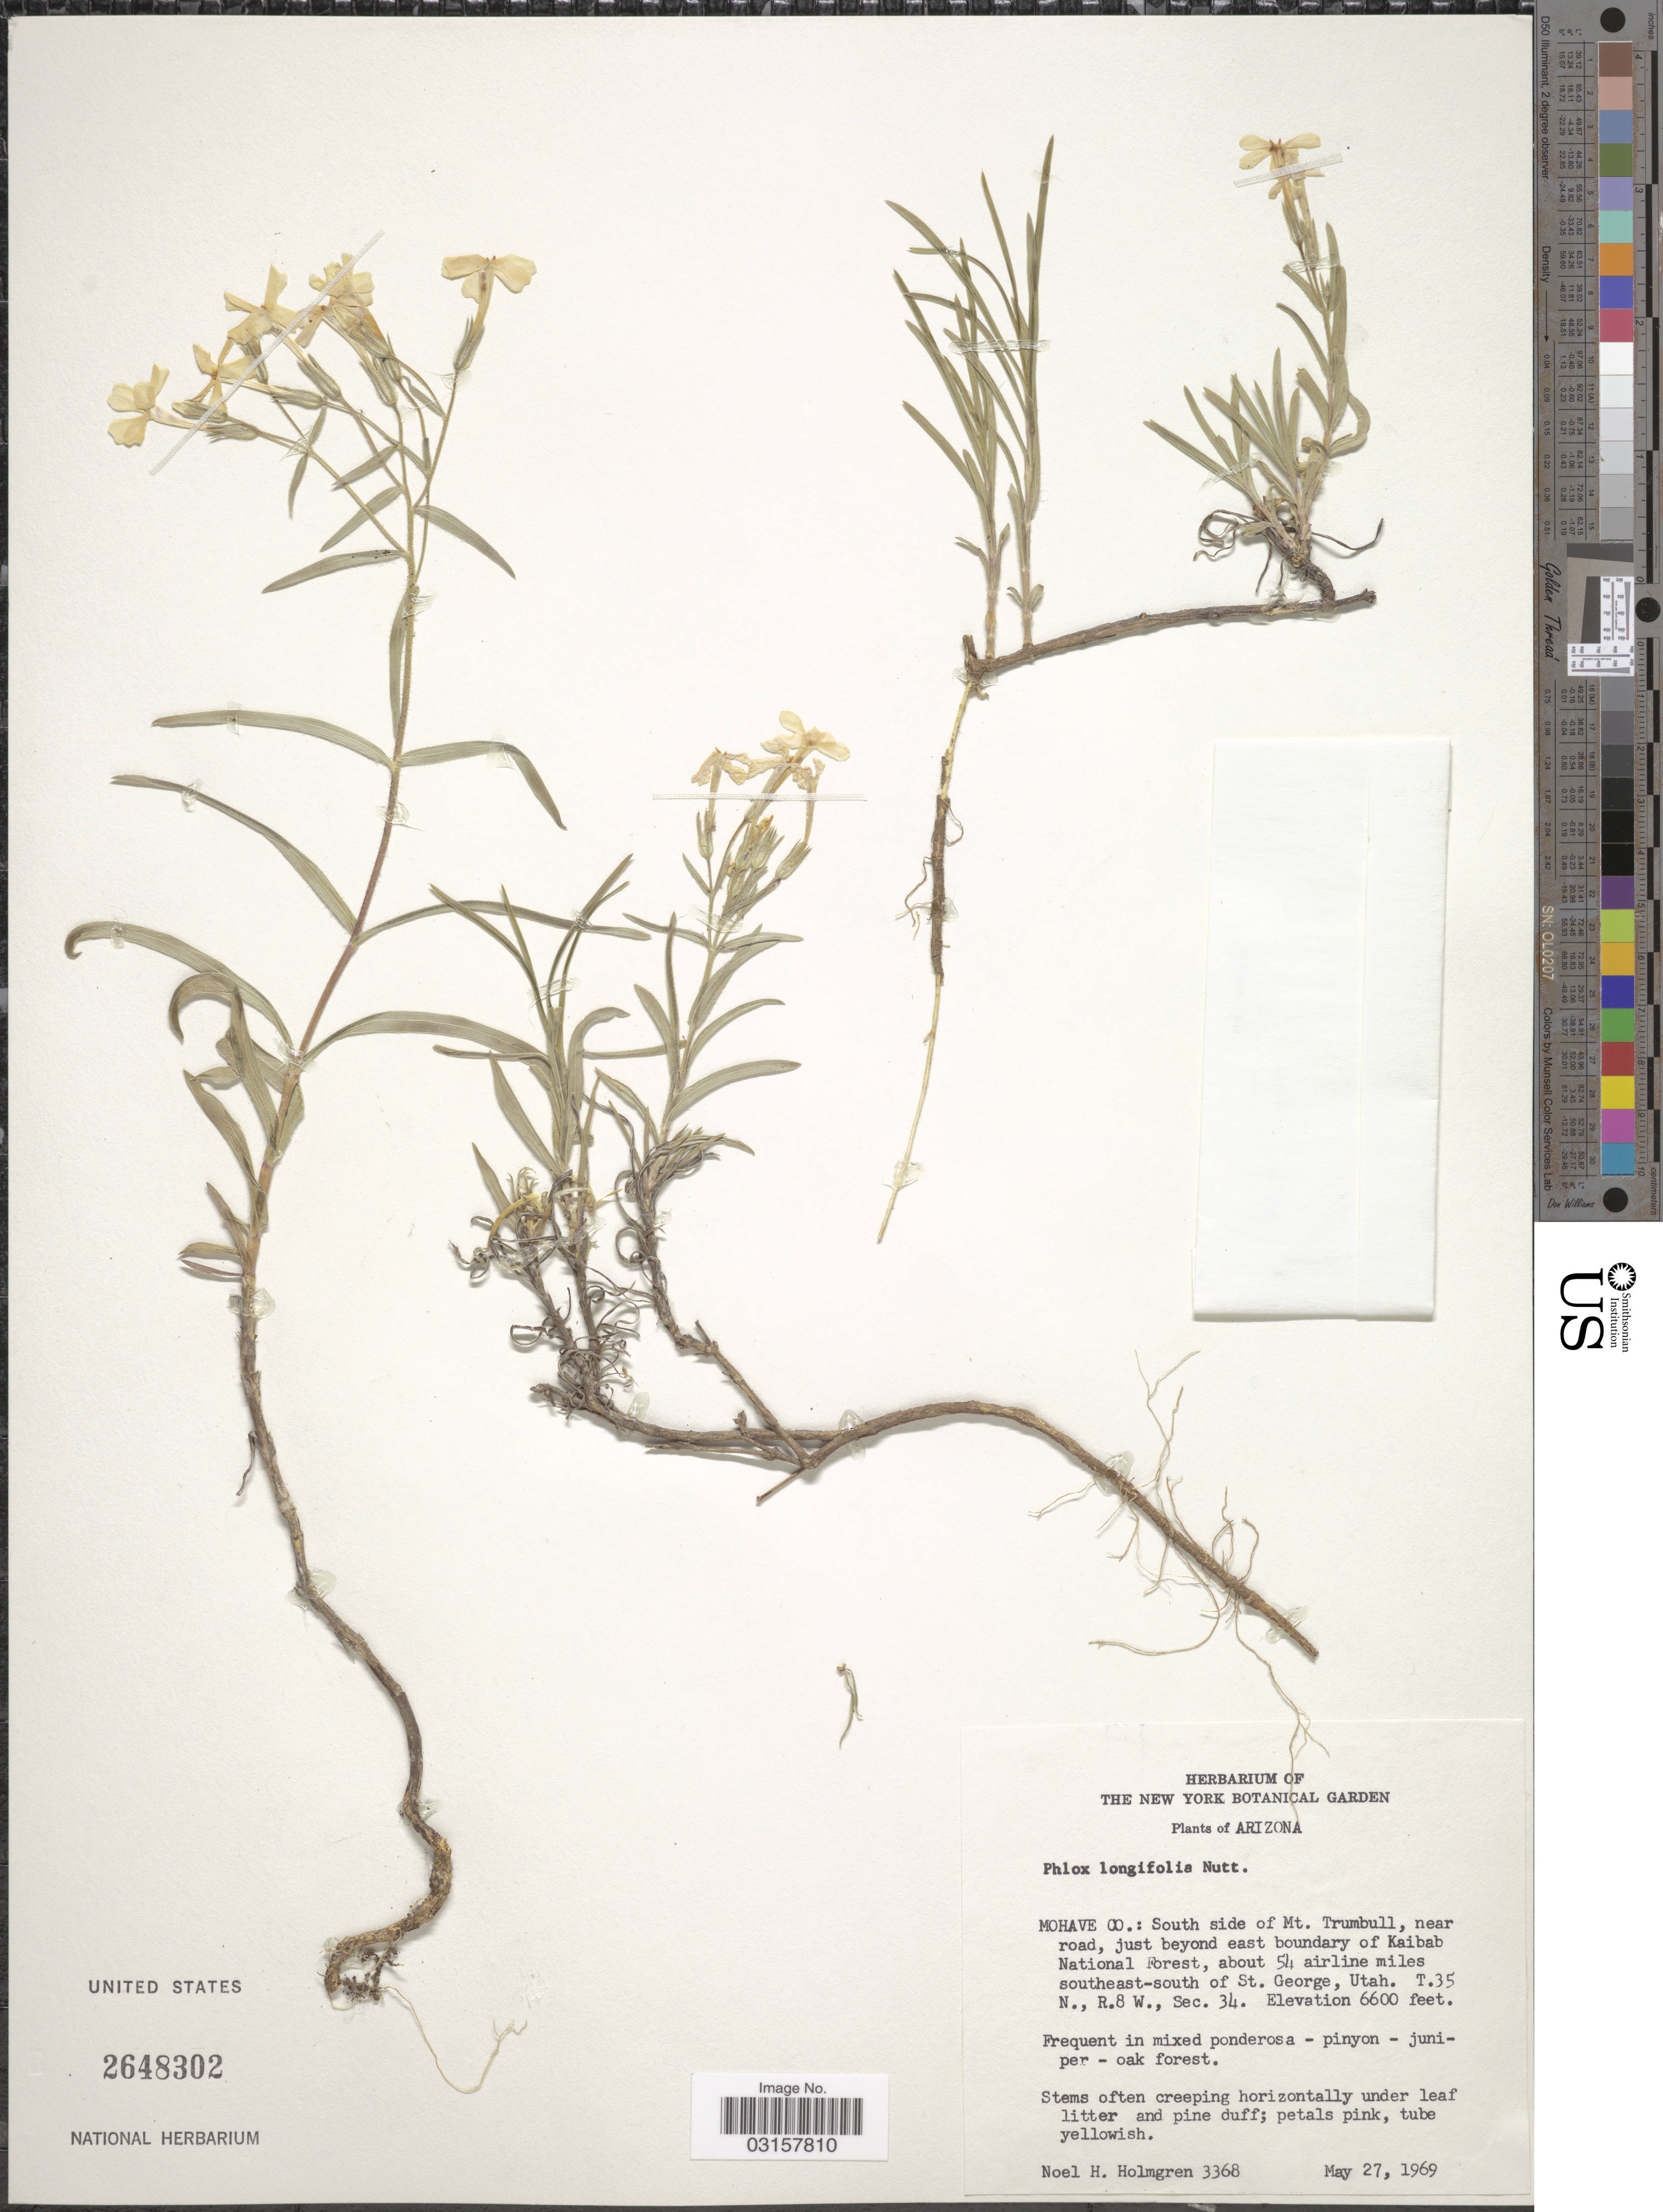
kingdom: Plantae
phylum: Tracheophyta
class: Magnoliopsida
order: Ericales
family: Polemoniaceae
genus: Phlox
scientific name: Phlox longifolia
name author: Nutt.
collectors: N. H. Holmgren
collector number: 3368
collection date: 1969-05-27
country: United States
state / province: Arizona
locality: Mohave Co.: South side of Mt. Trumbull, near road, just beyond east boundary of Kaibab National Forest, about 54 airline miles southeast-south of St. George. T.35 N., R.8 W., Sec. 34.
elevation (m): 2012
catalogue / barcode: US 2648302